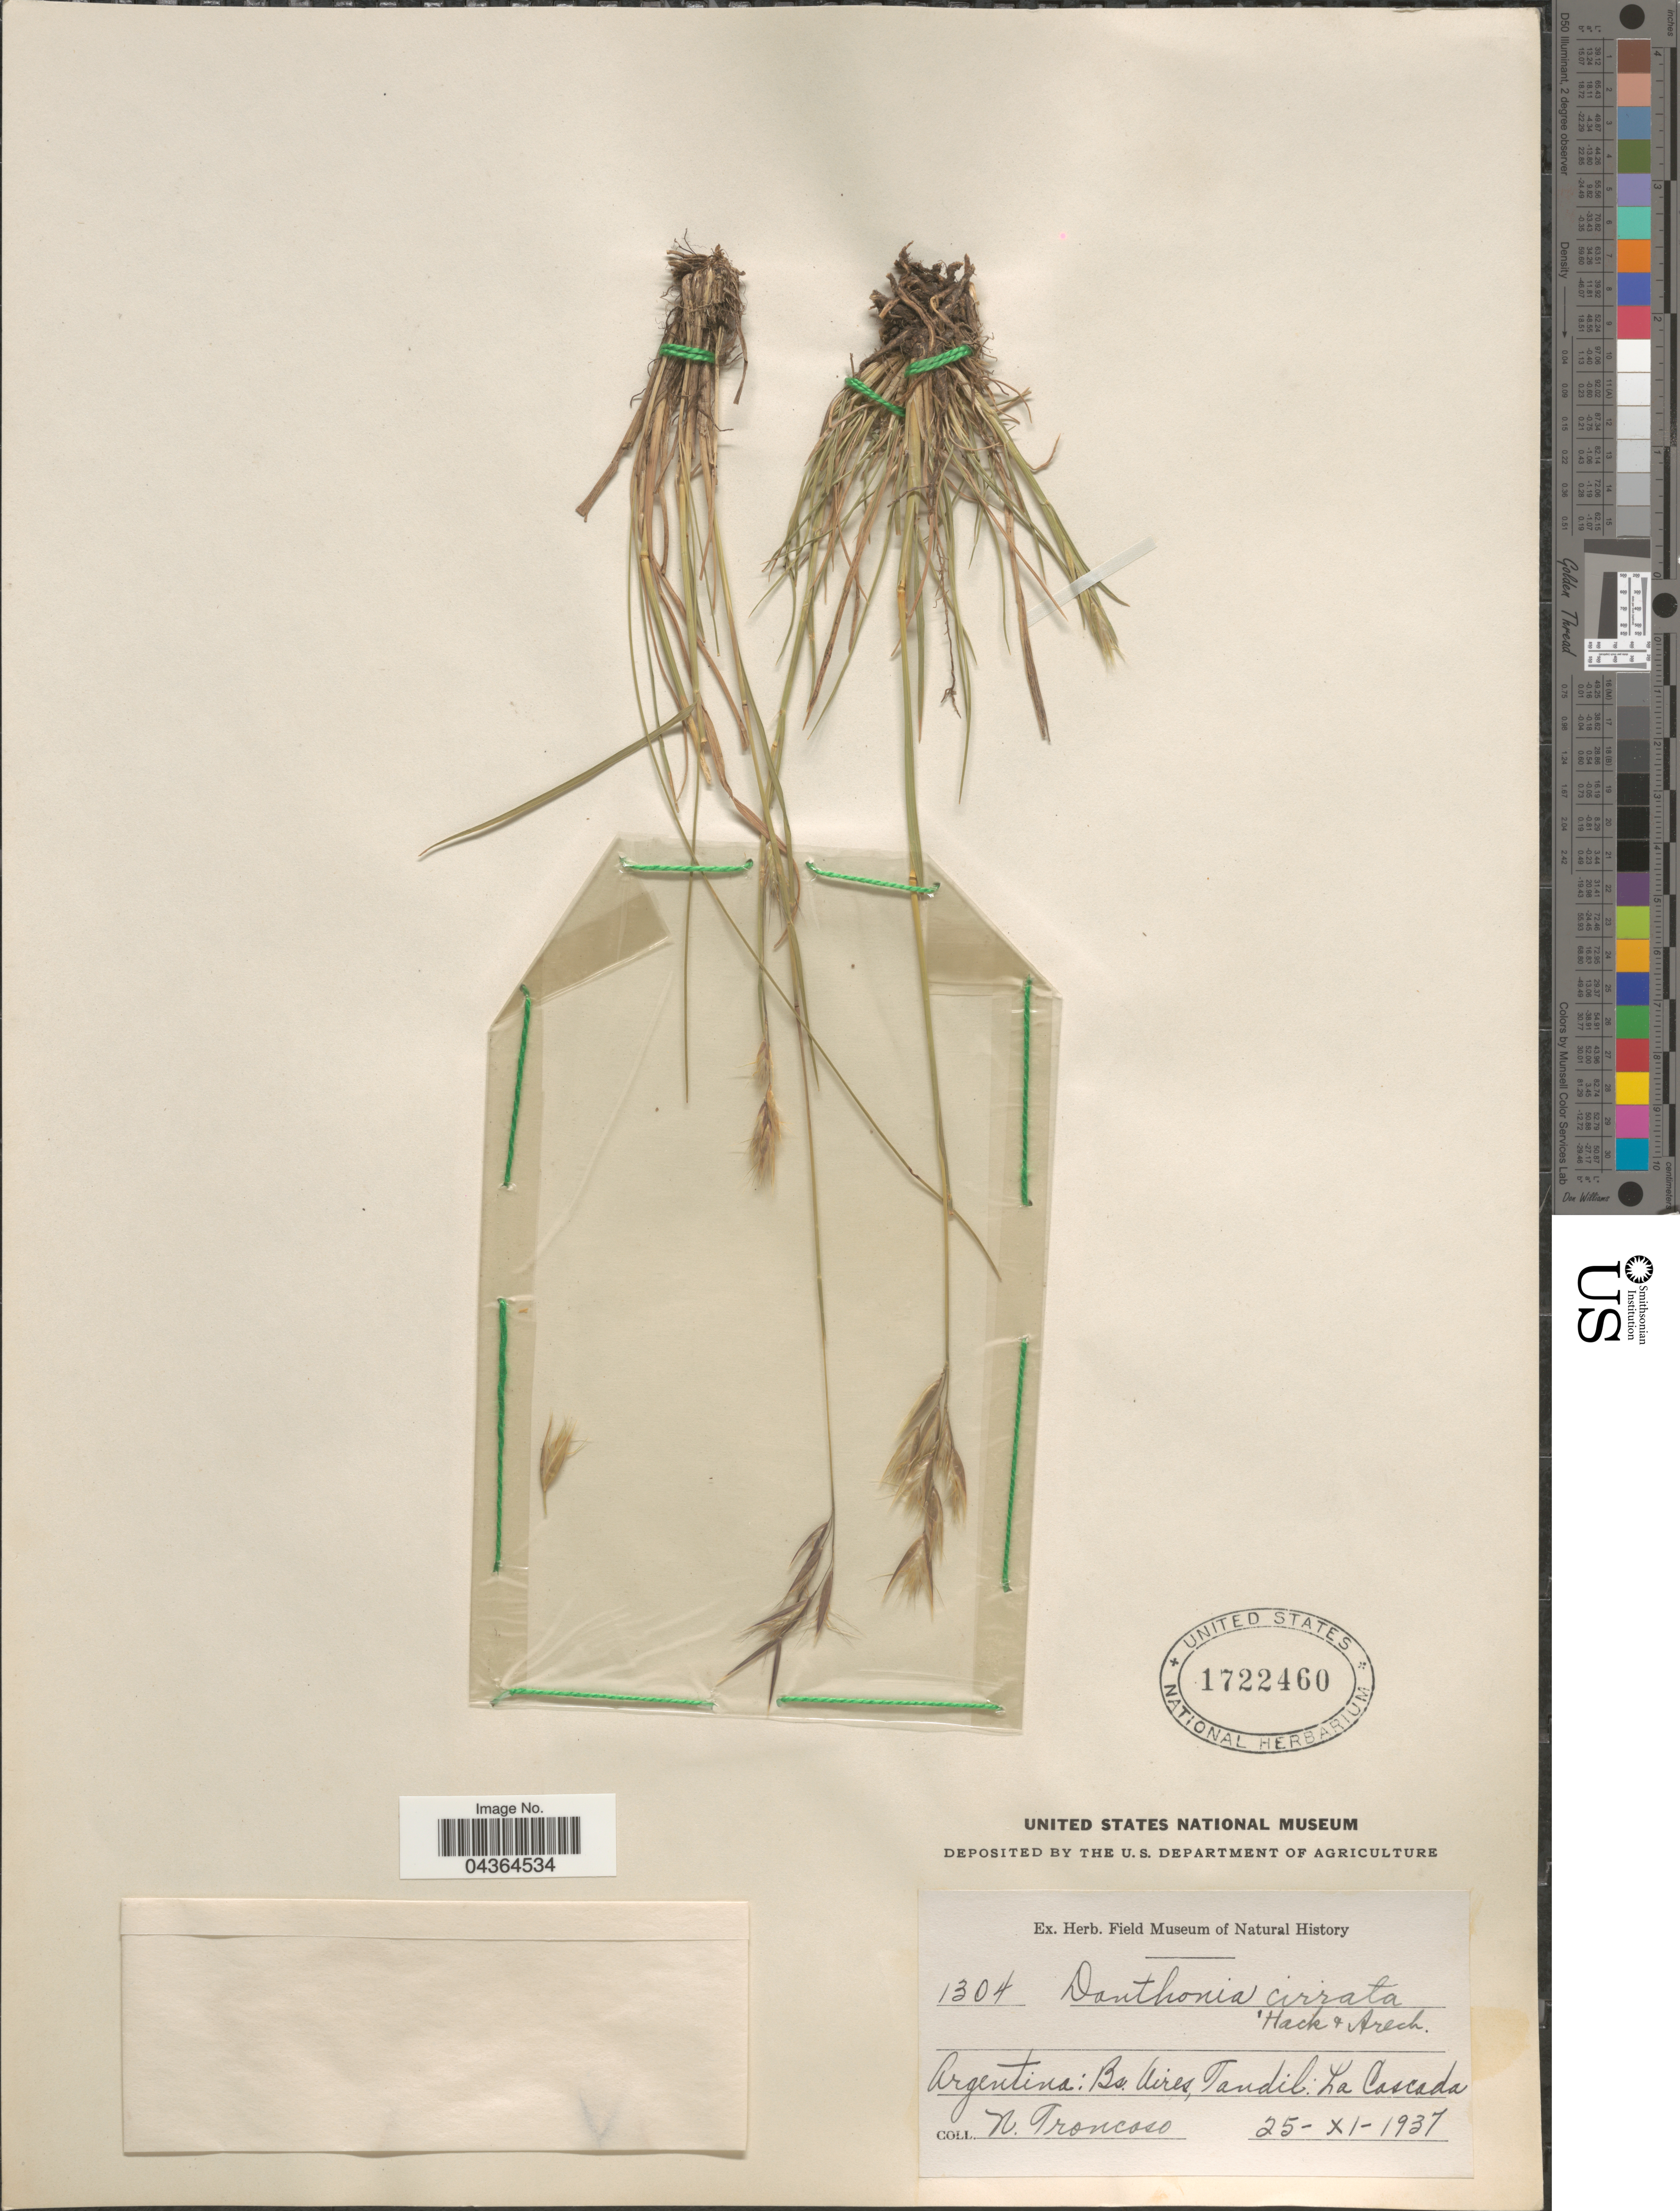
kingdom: Plantae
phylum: Tracheophyta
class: Liliopsida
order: Poales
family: Poaceae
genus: Danthonia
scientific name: Danthonia cirrata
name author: Hack. & Arechav.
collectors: N. Troncoso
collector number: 1304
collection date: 1937-11-25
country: Argentina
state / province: Buenos Aires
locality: Bs. Aires, Tandil: La Cascada.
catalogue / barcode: US 1722460